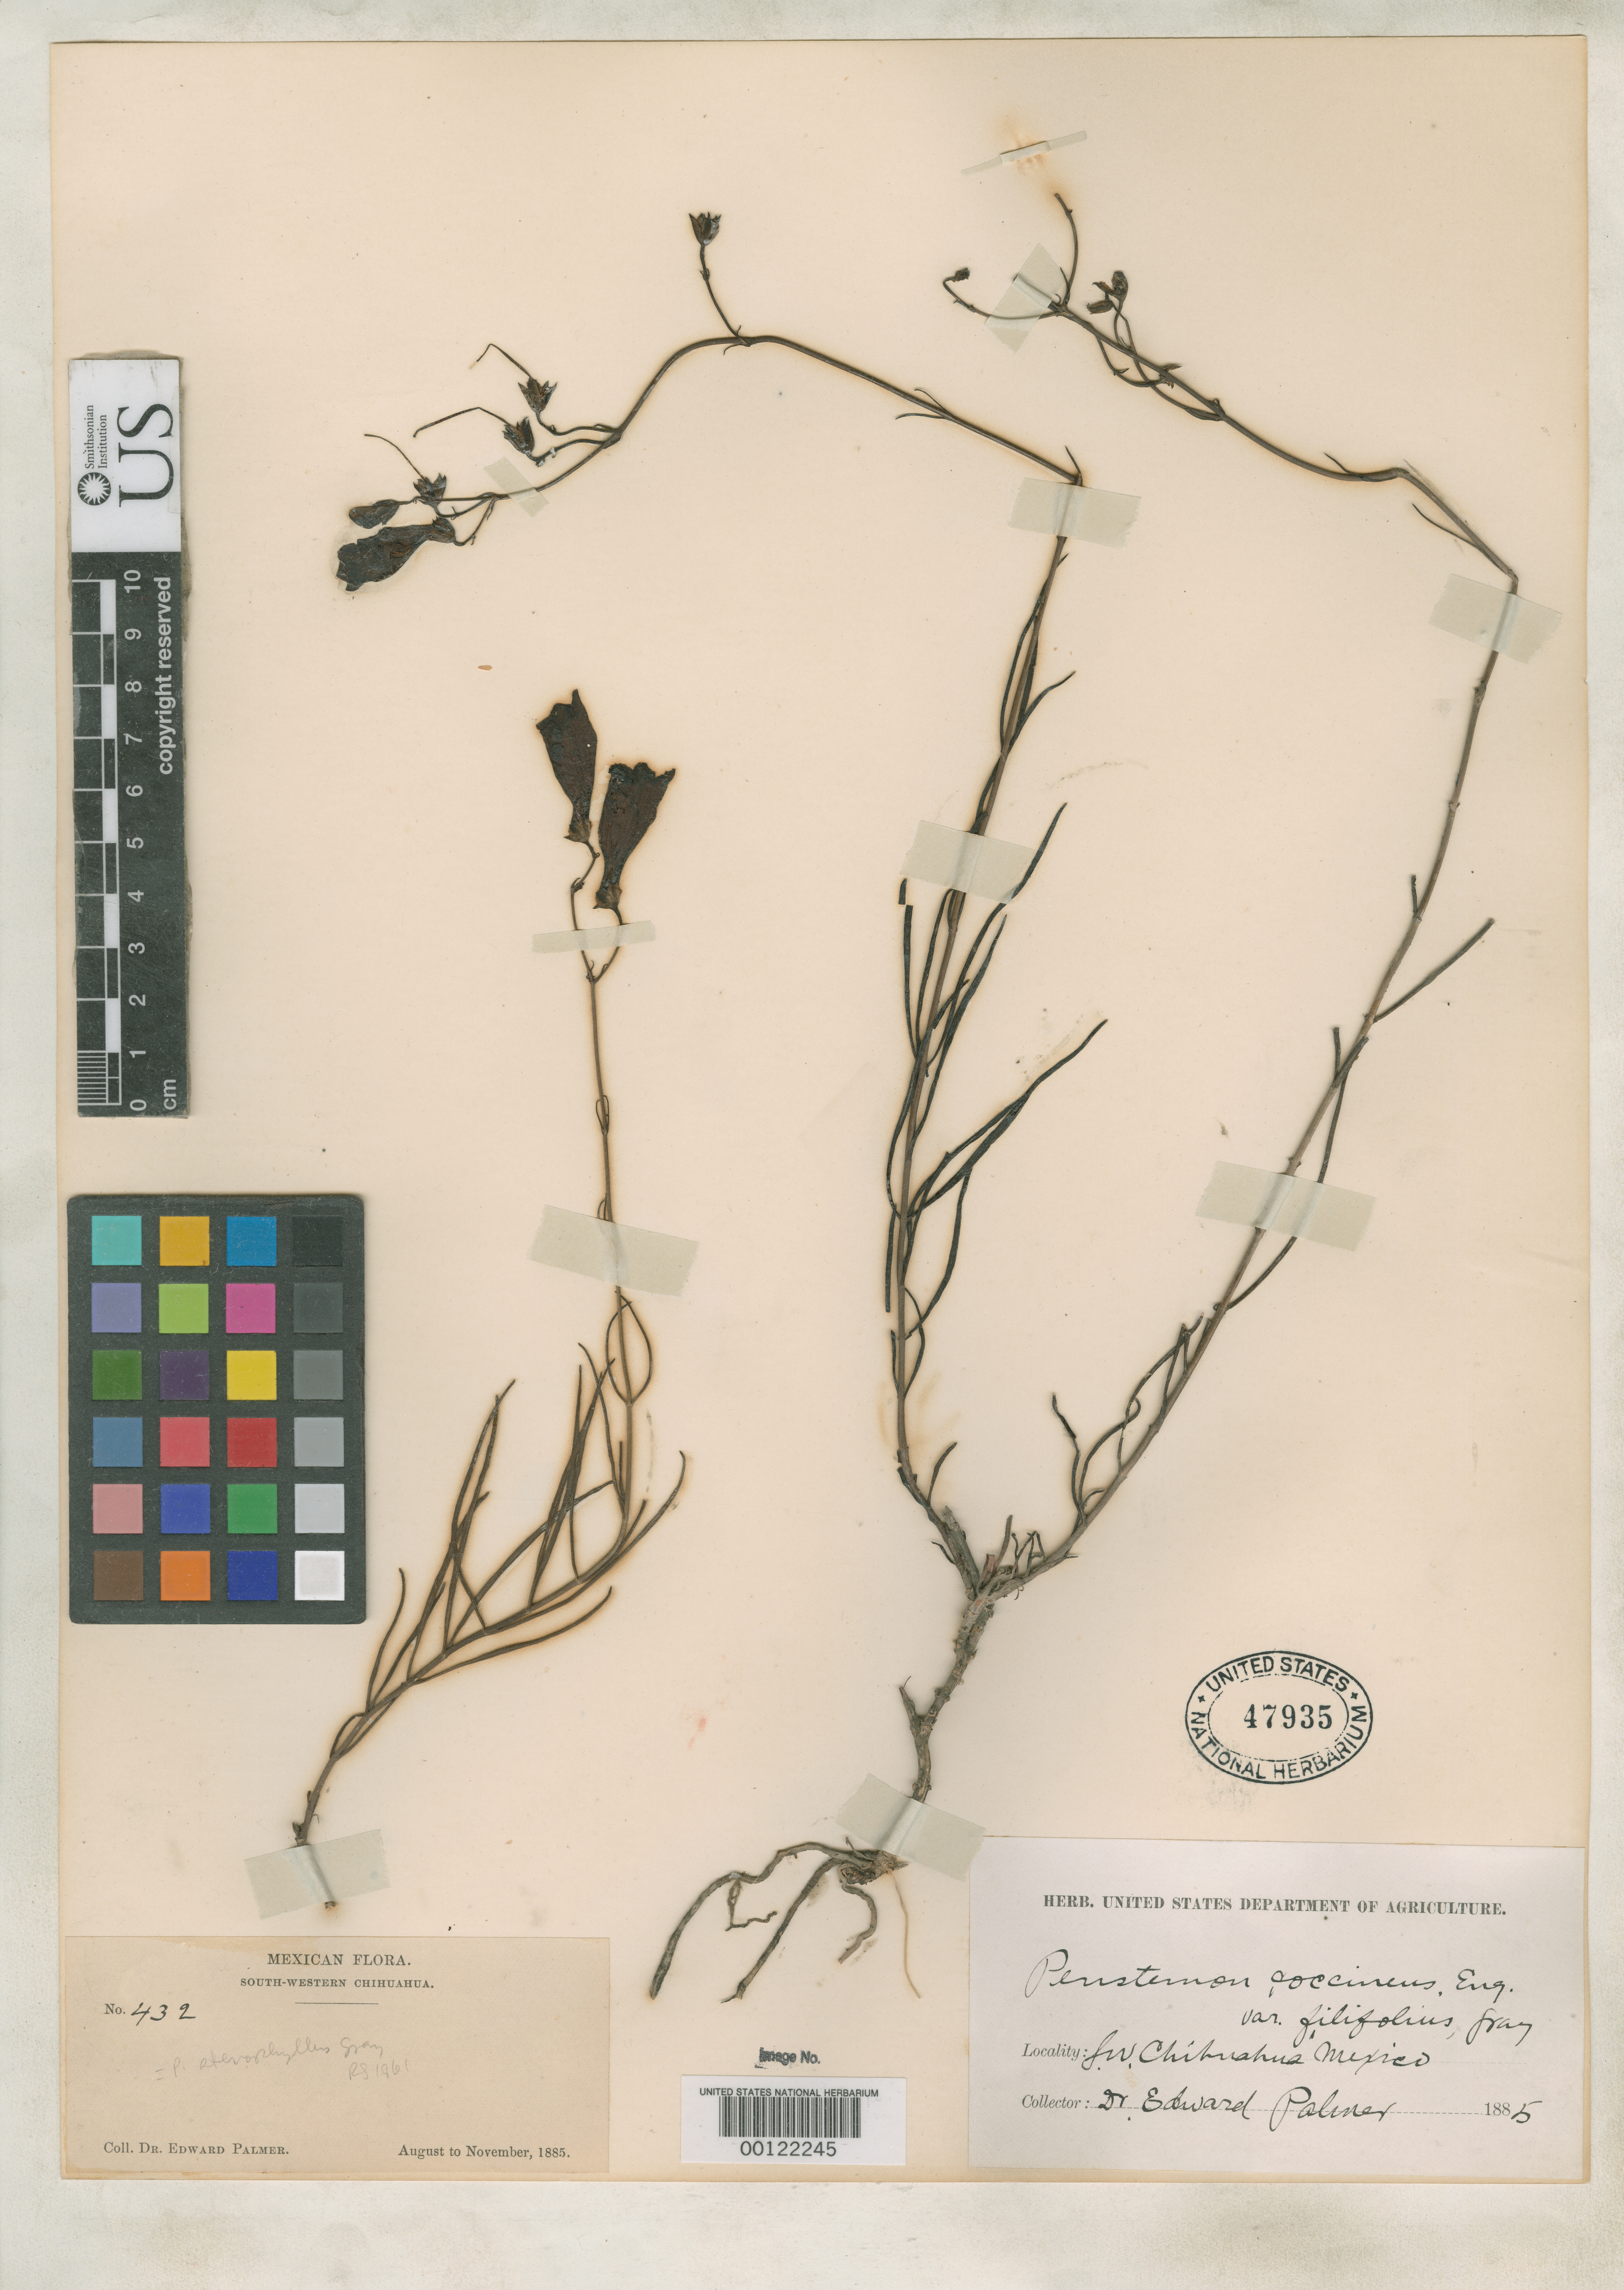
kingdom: Plantae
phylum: Tracheophyta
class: Magnoliopsida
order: Lamiales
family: Plantaginaceae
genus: Penstemon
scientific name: Penstemon coccineus var. filifolius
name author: A. Gray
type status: Isotype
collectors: E. Palmer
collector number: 432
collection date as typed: Nov 1885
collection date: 1885-11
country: Mexico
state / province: Chihuahua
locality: SW Chihuahua.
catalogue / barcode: US 47935